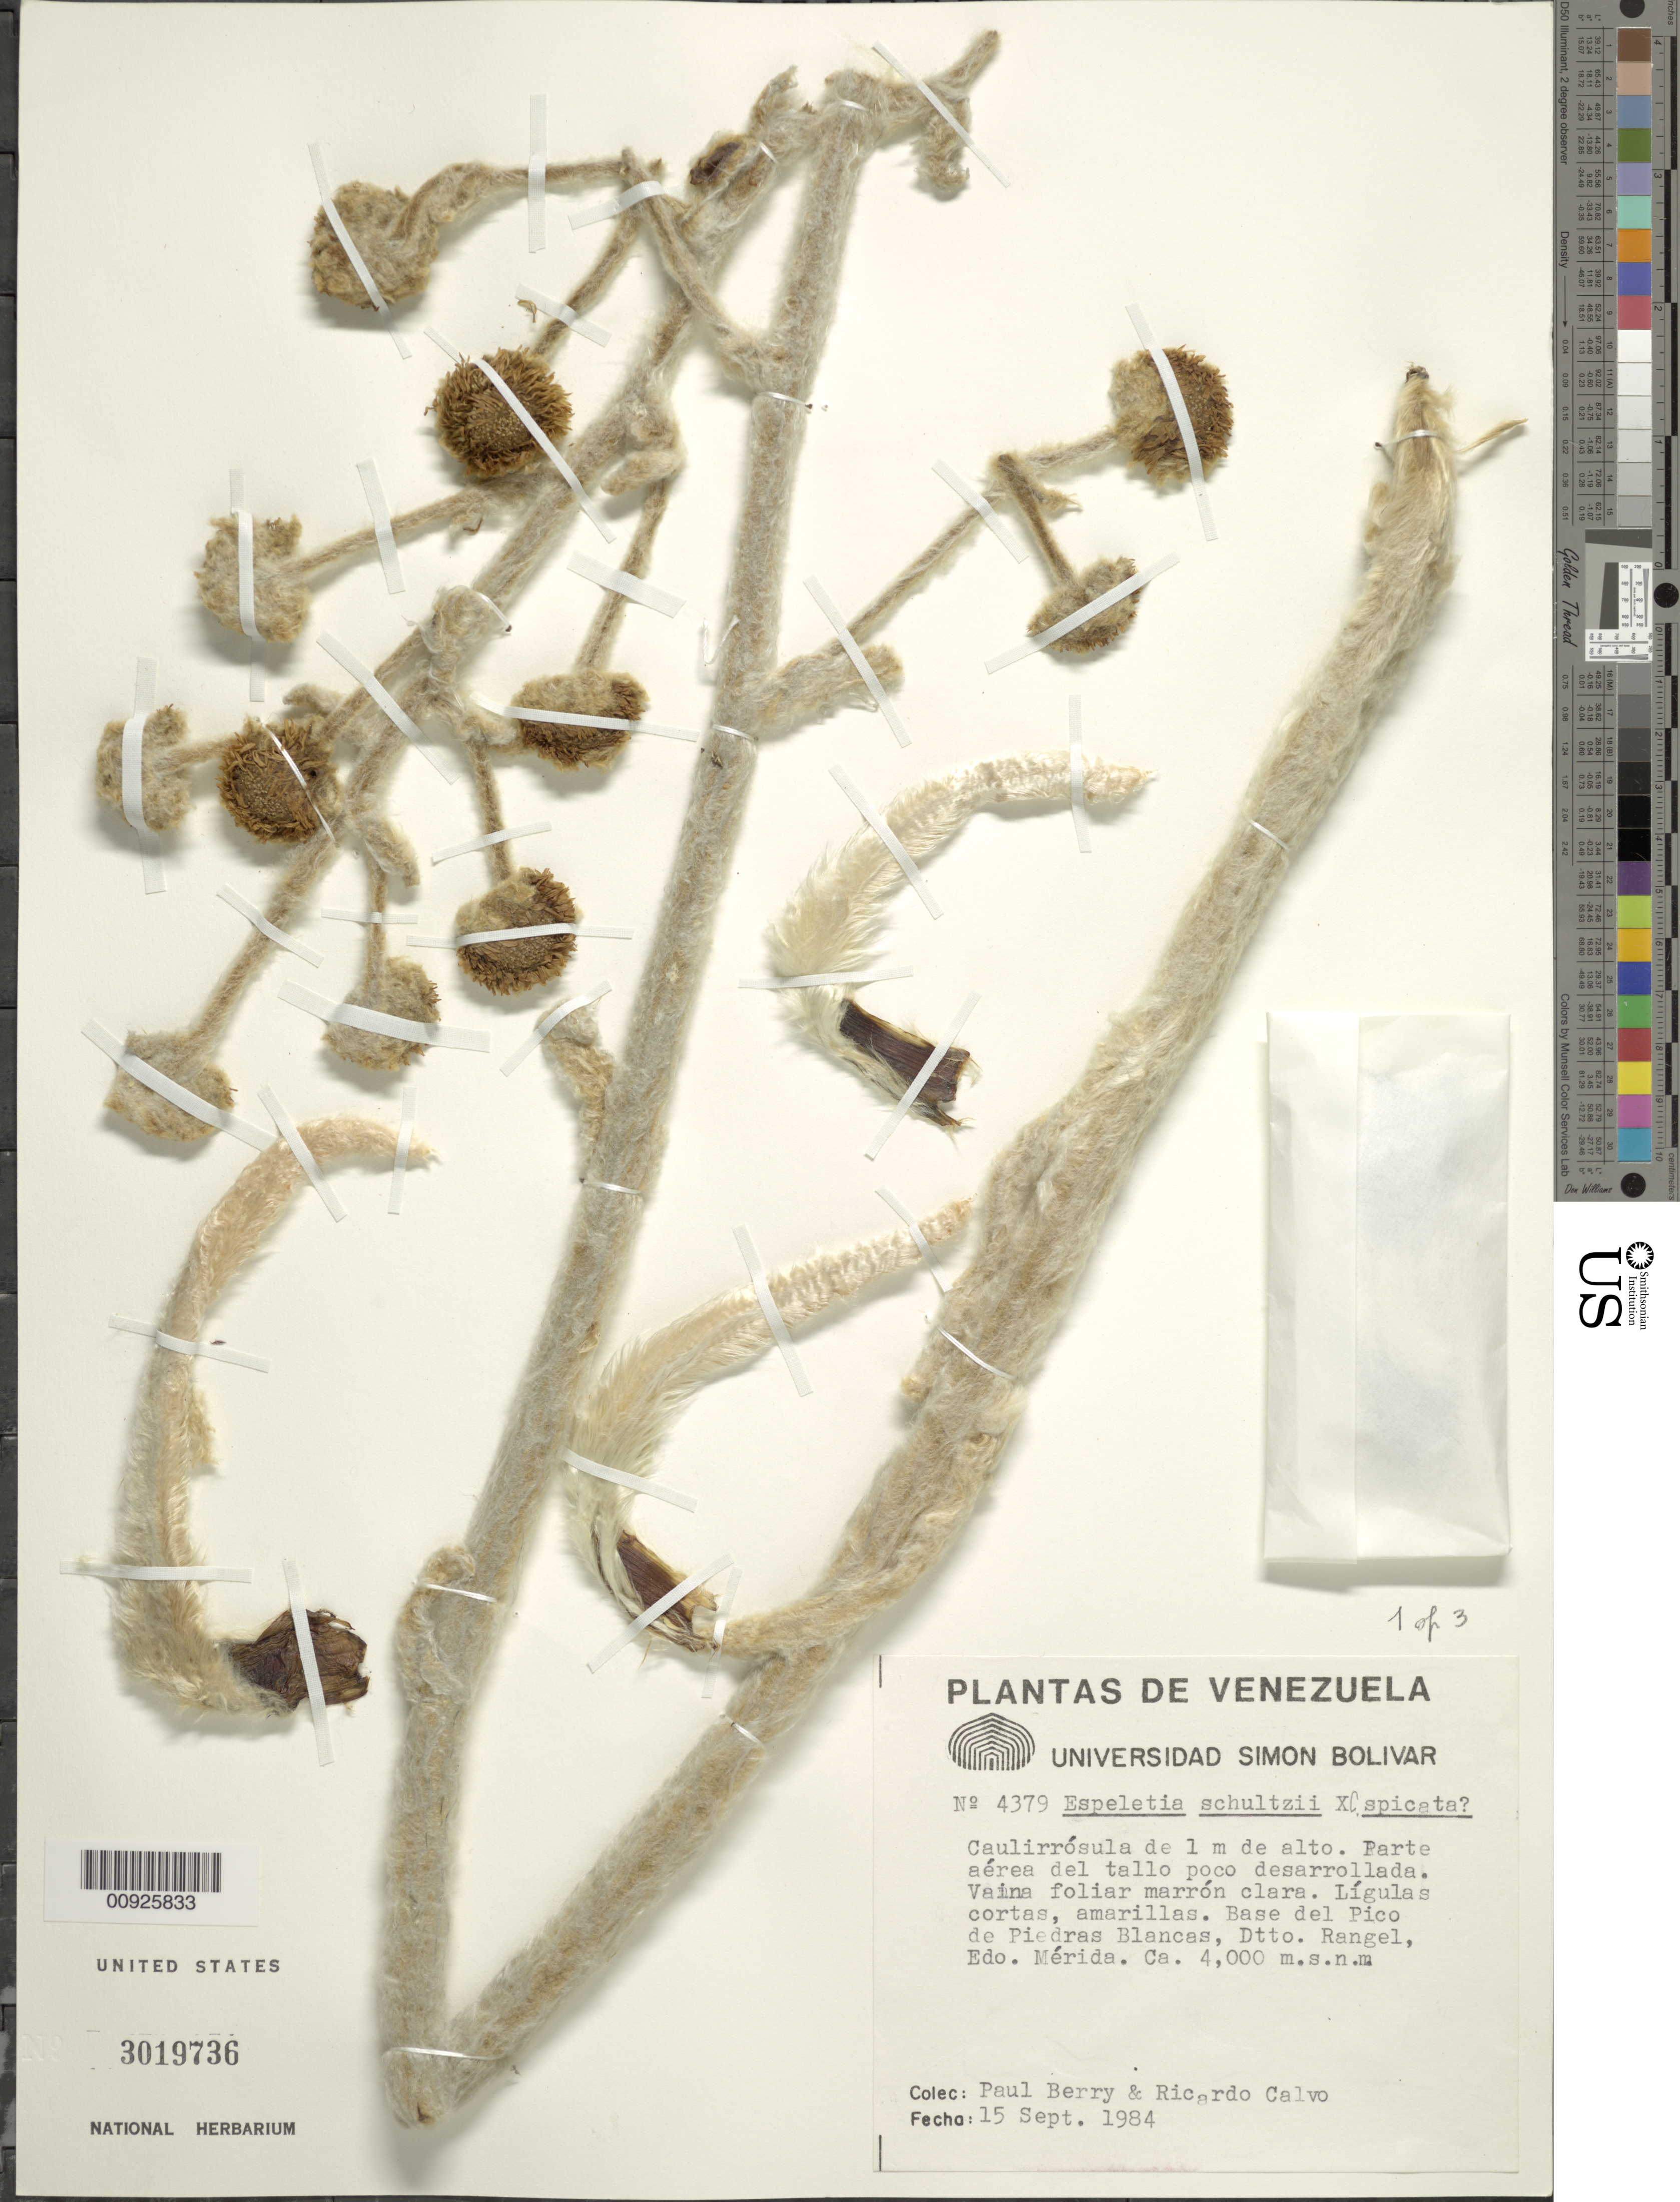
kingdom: Plantae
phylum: Tracheophyta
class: Magnoliopsida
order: Asterales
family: Asteraceae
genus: Espeletia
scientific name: Espeletia schultzii x E. spicata Sch. Bip. ex Wedd.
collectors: P. E. Berry & R. Calvo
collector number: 4379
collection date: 1984-09-15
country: Venezuela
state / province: Mérida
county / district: Rangel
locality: Base del Pico de Piedras Blancas.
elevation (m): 4000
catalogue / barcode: US 3019736